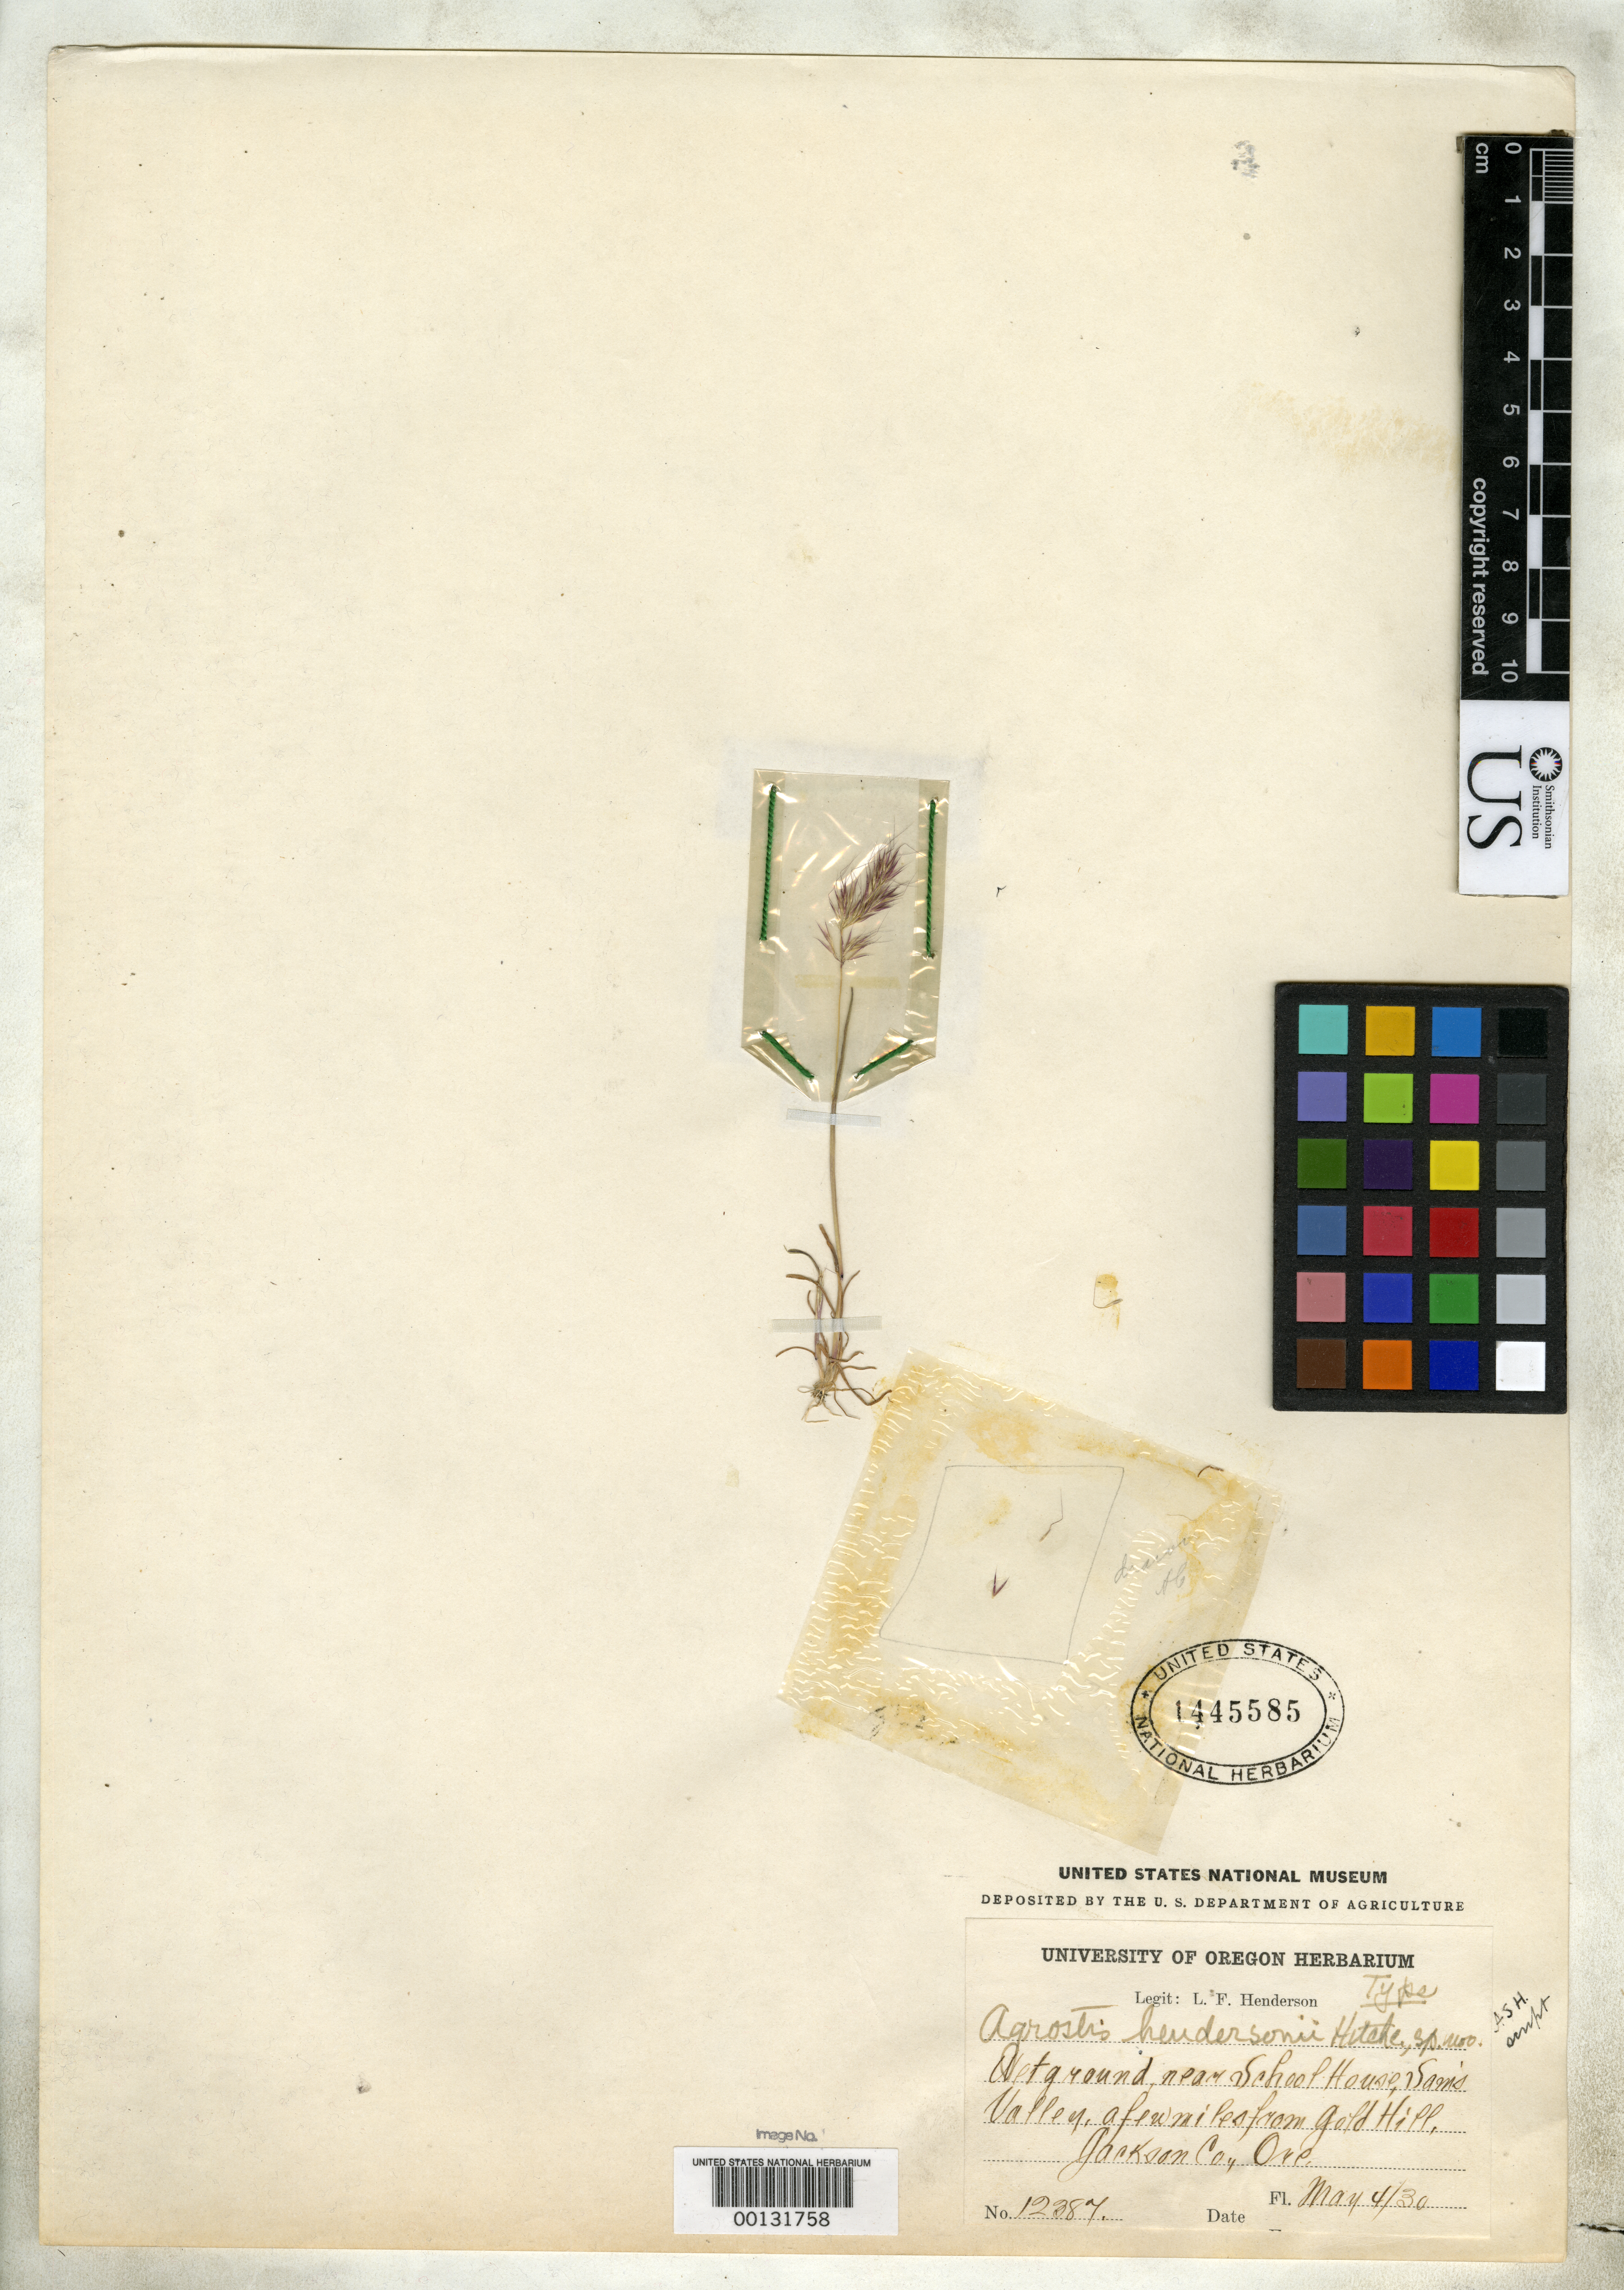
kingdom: Plantae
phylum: Tracheophyta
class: Liliopsida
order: Poales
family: Poaceae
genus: Agrostis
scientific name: Agrostis hendersonii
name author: Hitchc.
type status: Holotype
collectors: L. F. Henderson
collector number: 12387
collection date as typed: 04 May 1930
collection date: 1930-05-04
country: United States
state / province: Oregon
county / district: Jackson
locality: Near School House, Sam's Valley, a few miles from Gold Hill.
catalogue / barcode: US 1445585